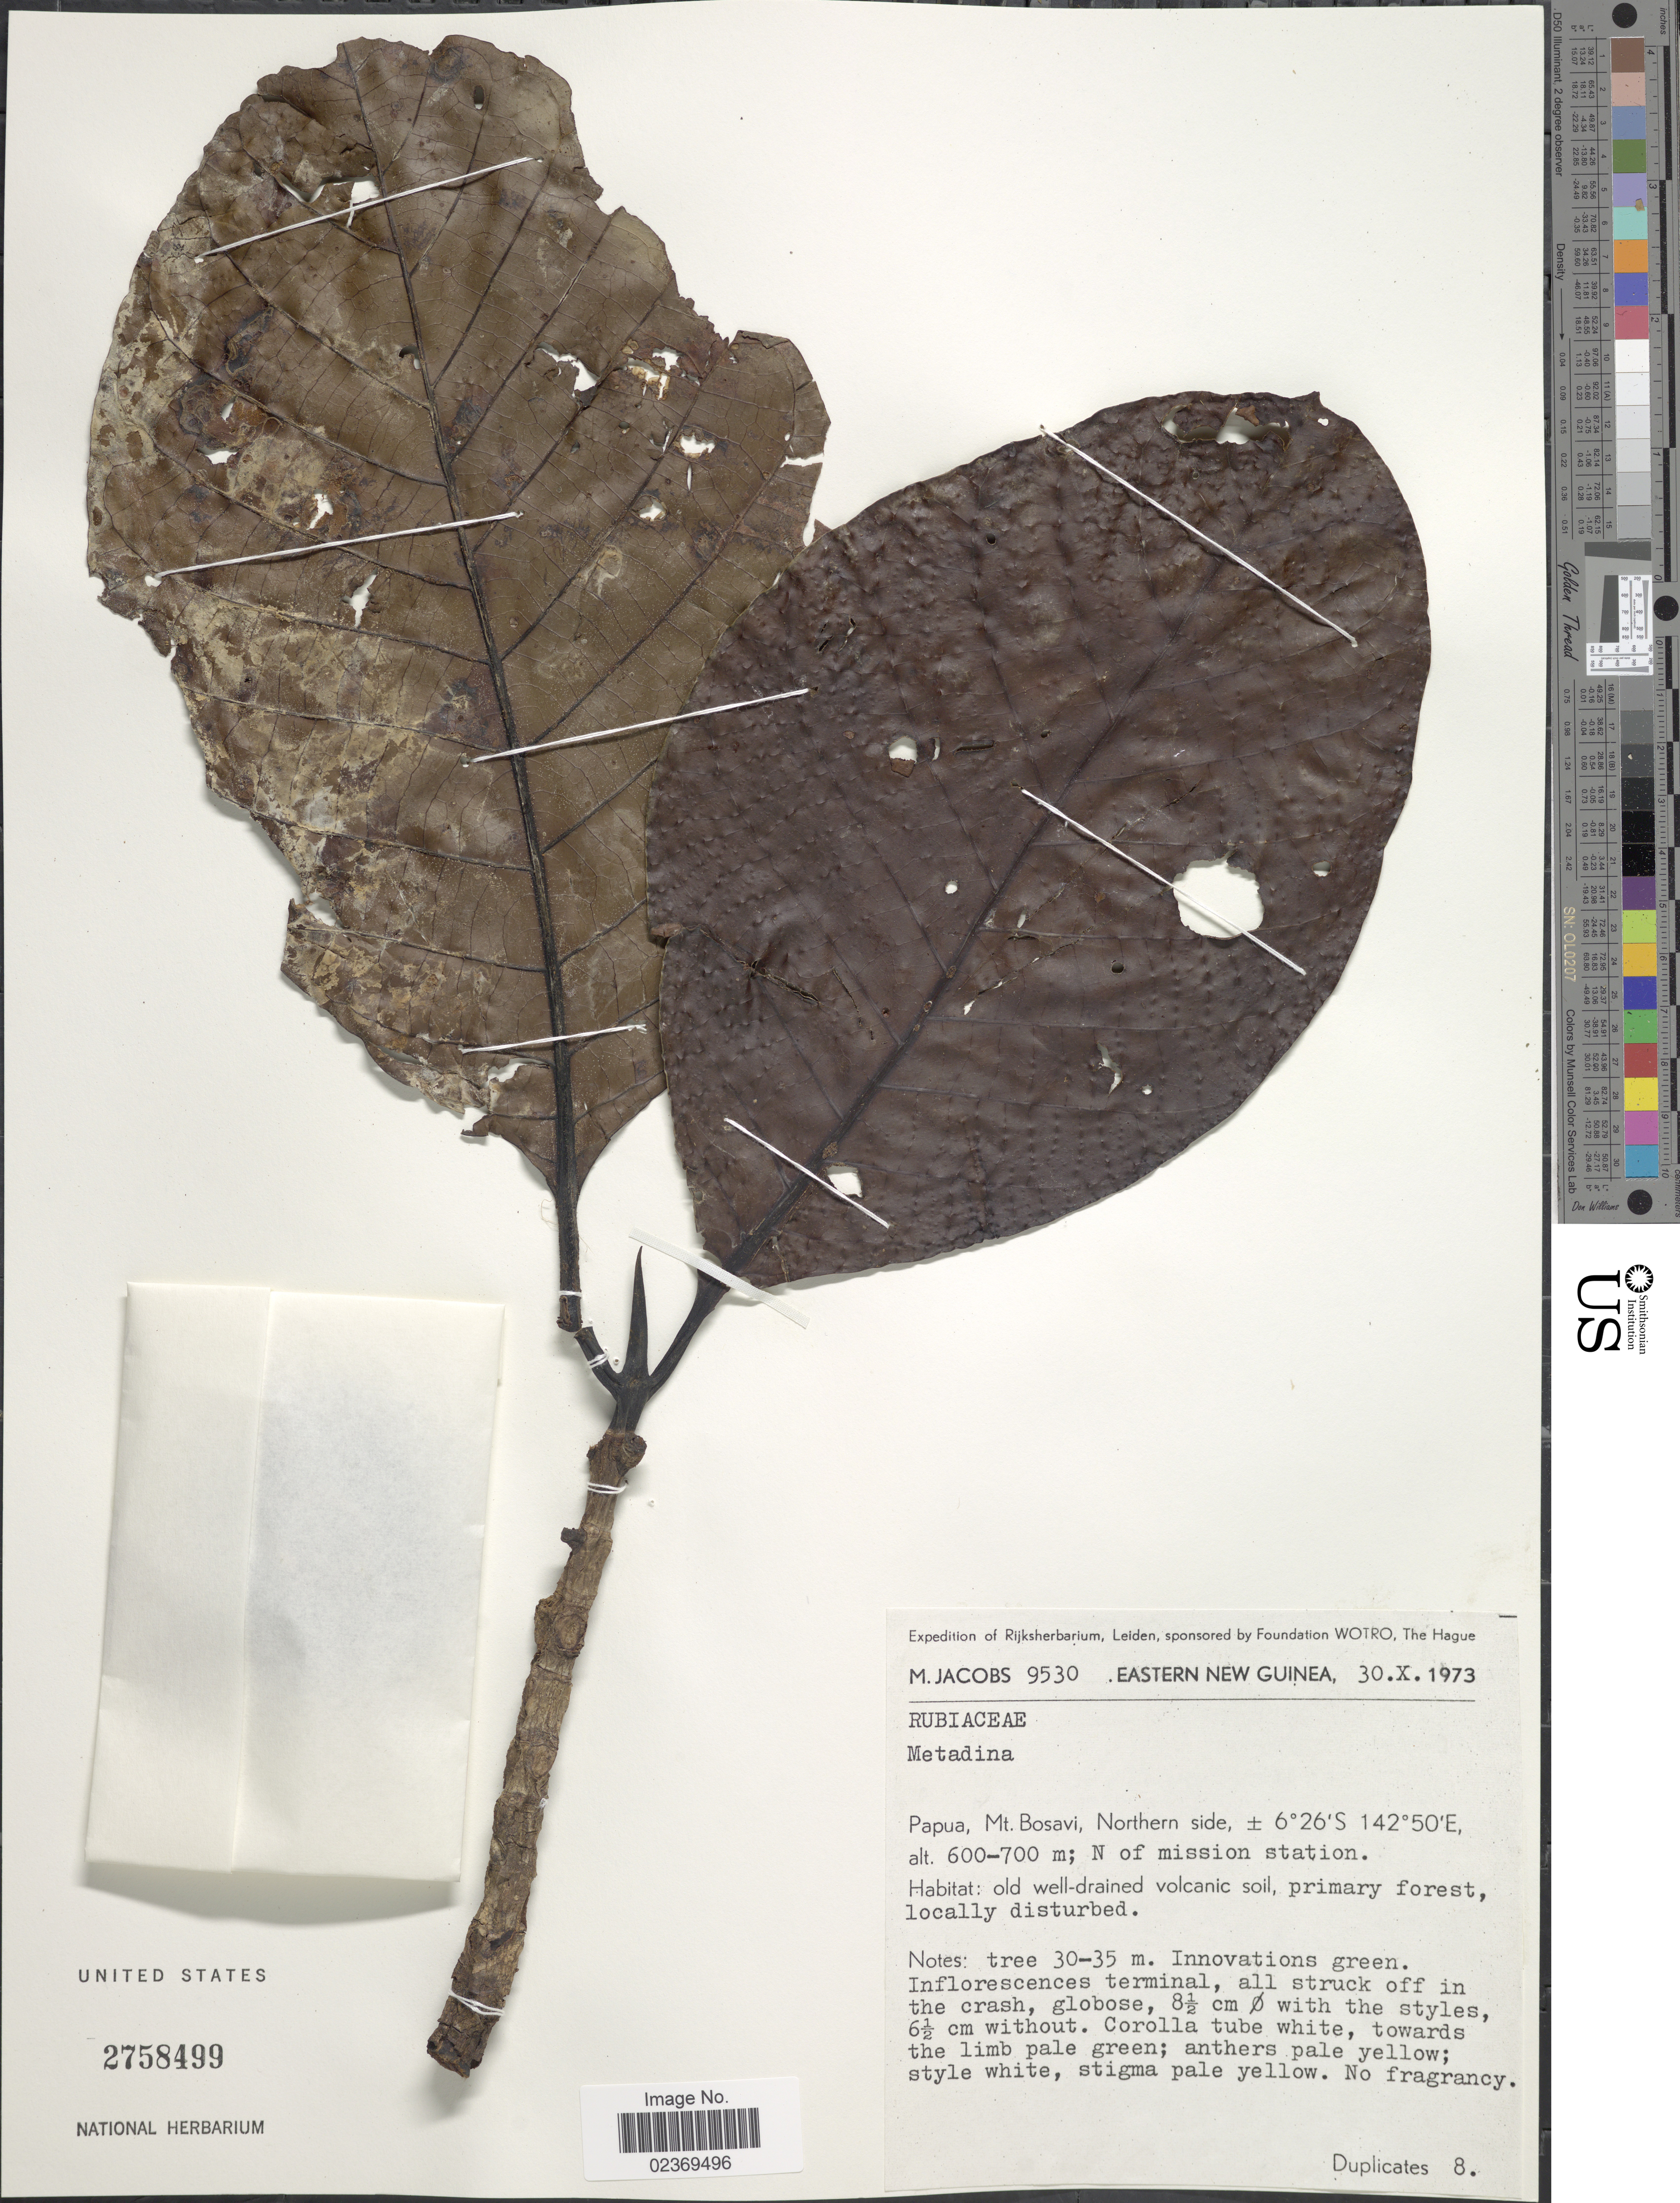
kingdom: Plantae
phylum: Tracheophyta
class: Magnoliopsida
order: Gentianales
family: Rubiaceae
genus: Adina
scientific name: Adina sp.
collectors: M. Jacobs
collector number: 9530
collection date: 1973-10-30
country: Papua New Guinea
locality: Eastern New Guinea, Papua, Mt. Bosavi, Northern side, N of mission station.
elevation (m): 600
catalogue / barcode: US 2758499